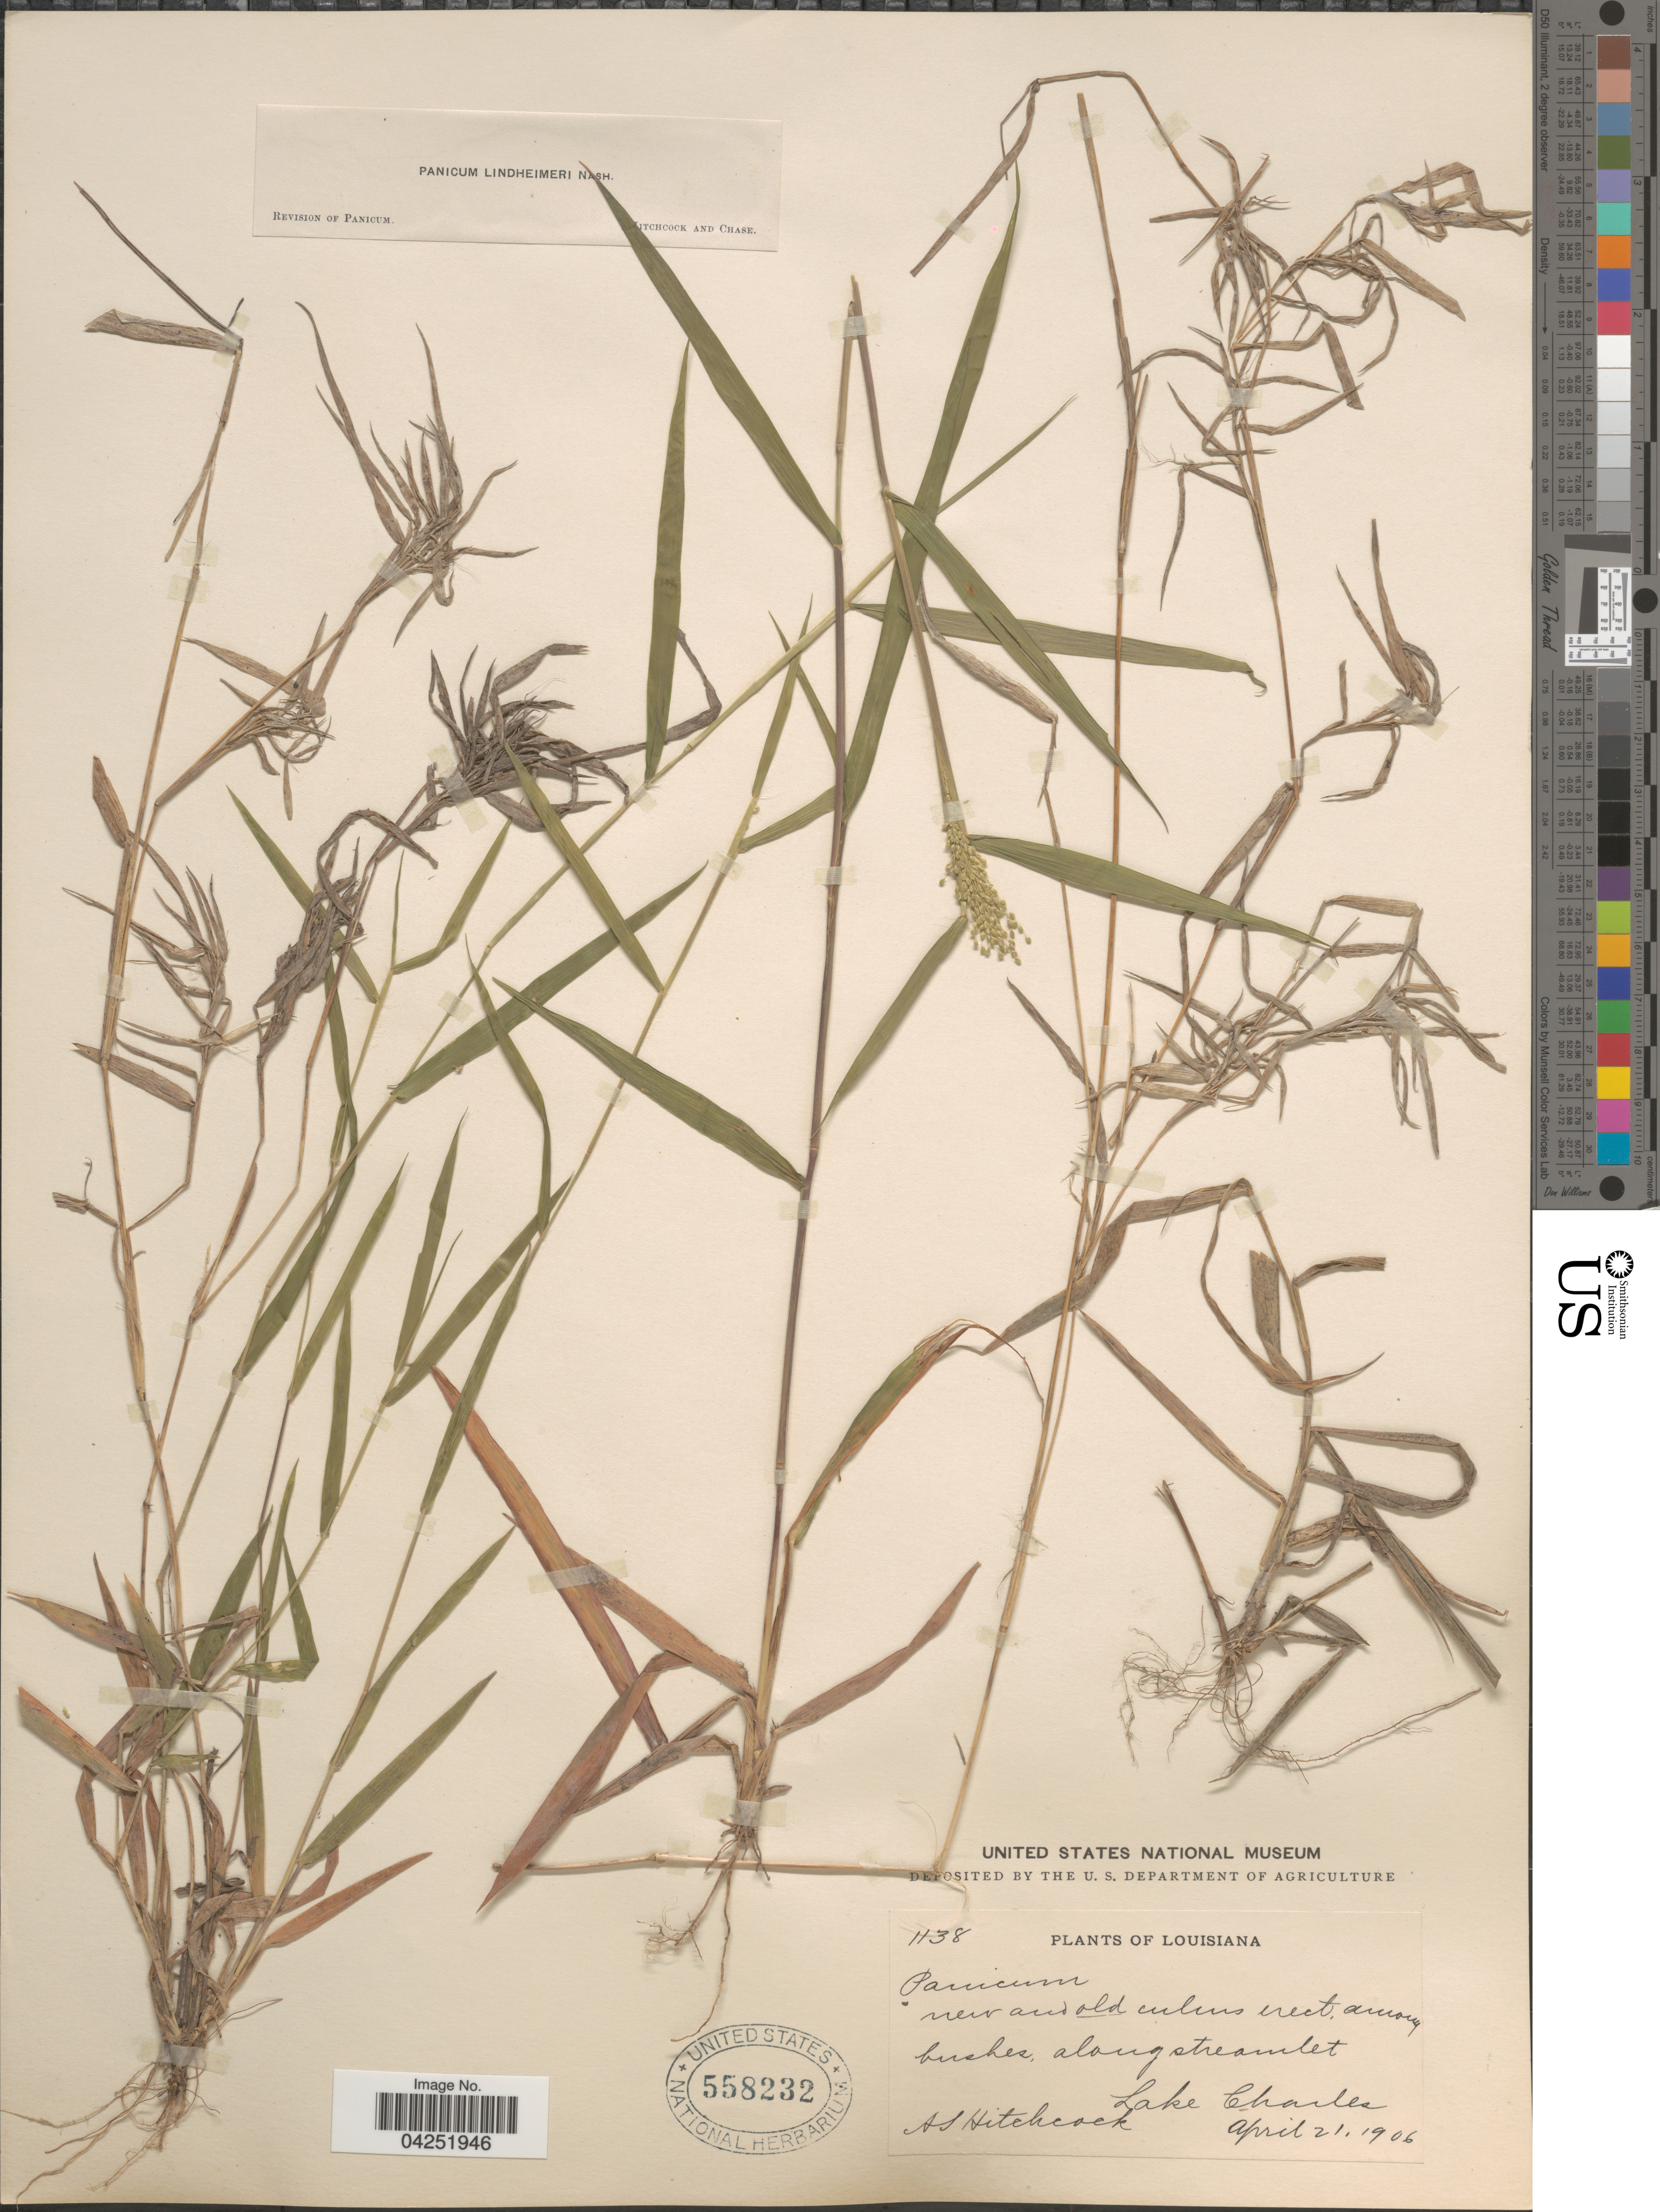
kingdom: Plantae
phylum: Tracheophyta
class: Liliopsida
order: Poales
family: Poaceae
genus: Dichanthelium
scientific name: Dichanthelium acuminatum var. lindheimeri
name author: (Nash) Gould & C.A. Clark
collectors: A. S. Hitchcock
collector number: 1138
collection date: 1906-04-21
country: United States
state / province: Louisiana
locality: Along streamlet Lake Charles.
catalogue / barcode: US 558232